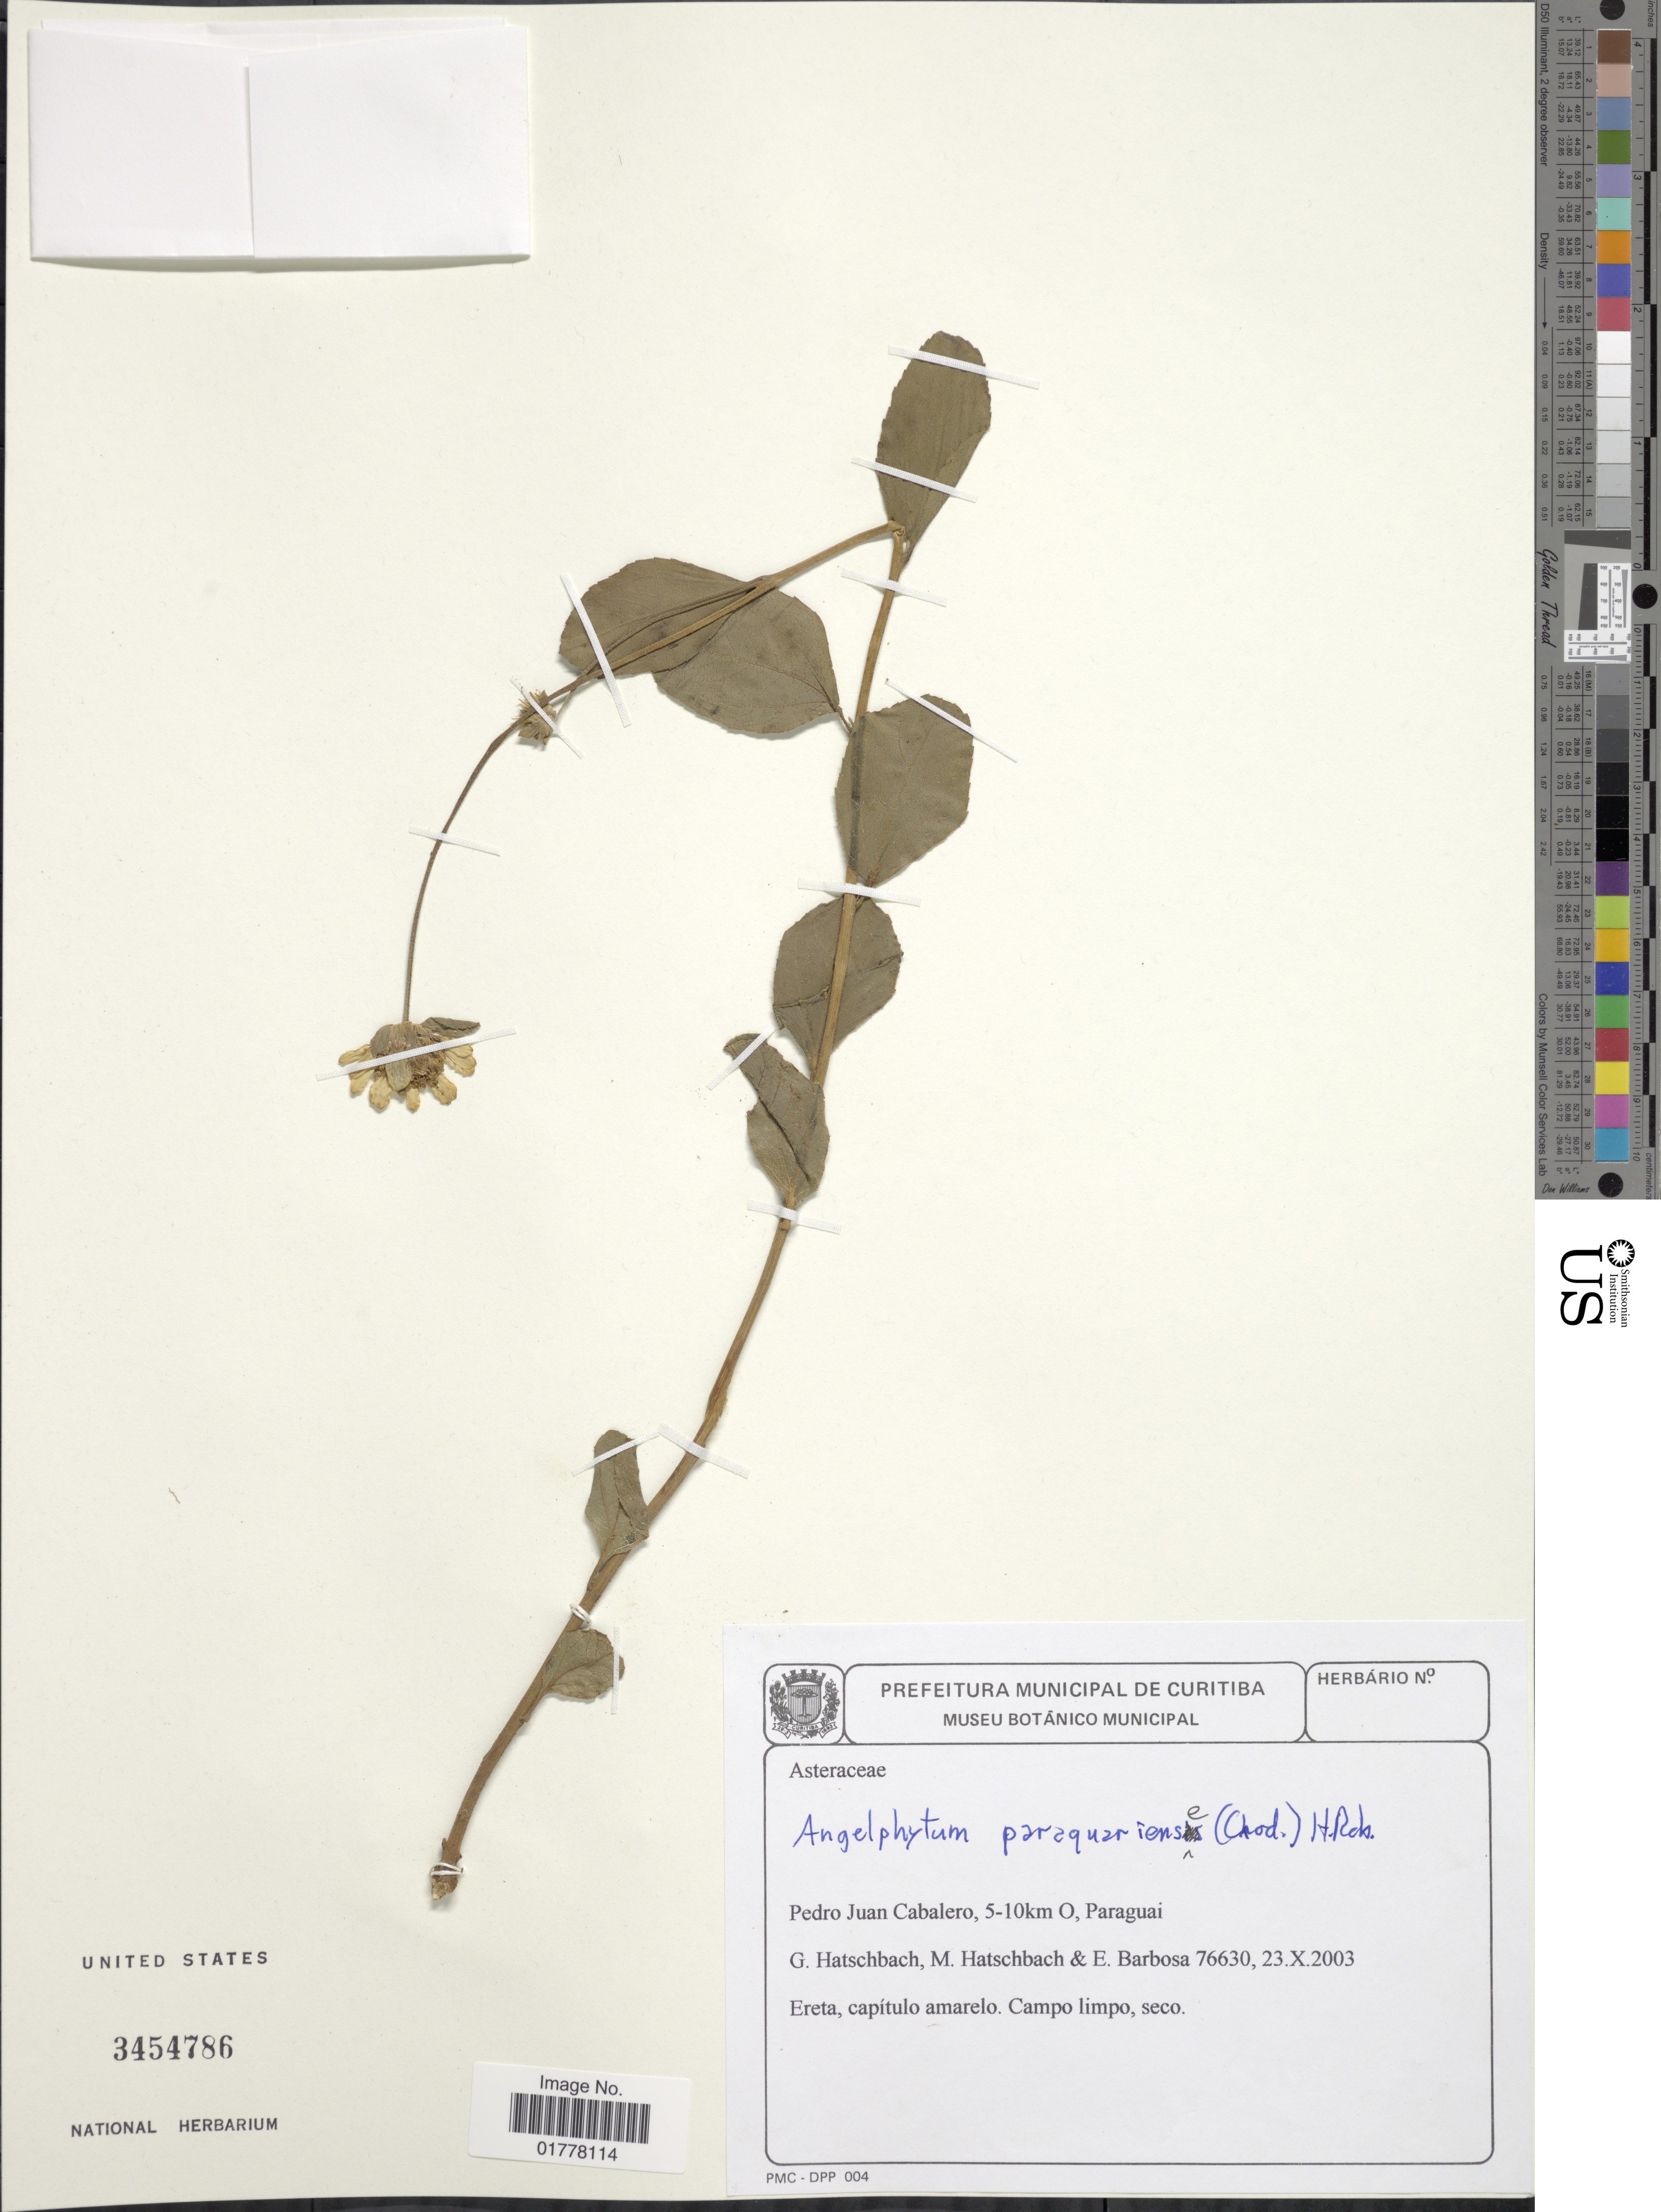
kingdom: Plantae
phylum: Tracheophyta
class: Magnoliopsida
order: Asterales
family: Asteraceae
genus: Angelphytum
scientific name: Angelphytum paraguariensis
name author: (Chodat) H. Rob.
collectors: G. Hatschbach, M. M. Hatschbach & E. L. Barbosa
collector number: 76630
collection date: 2003-10-23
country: Paraguay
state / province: Paraguari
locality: Pedro Juan Cabalero, 5-10km O, Paraguai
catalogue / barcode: US 3454786